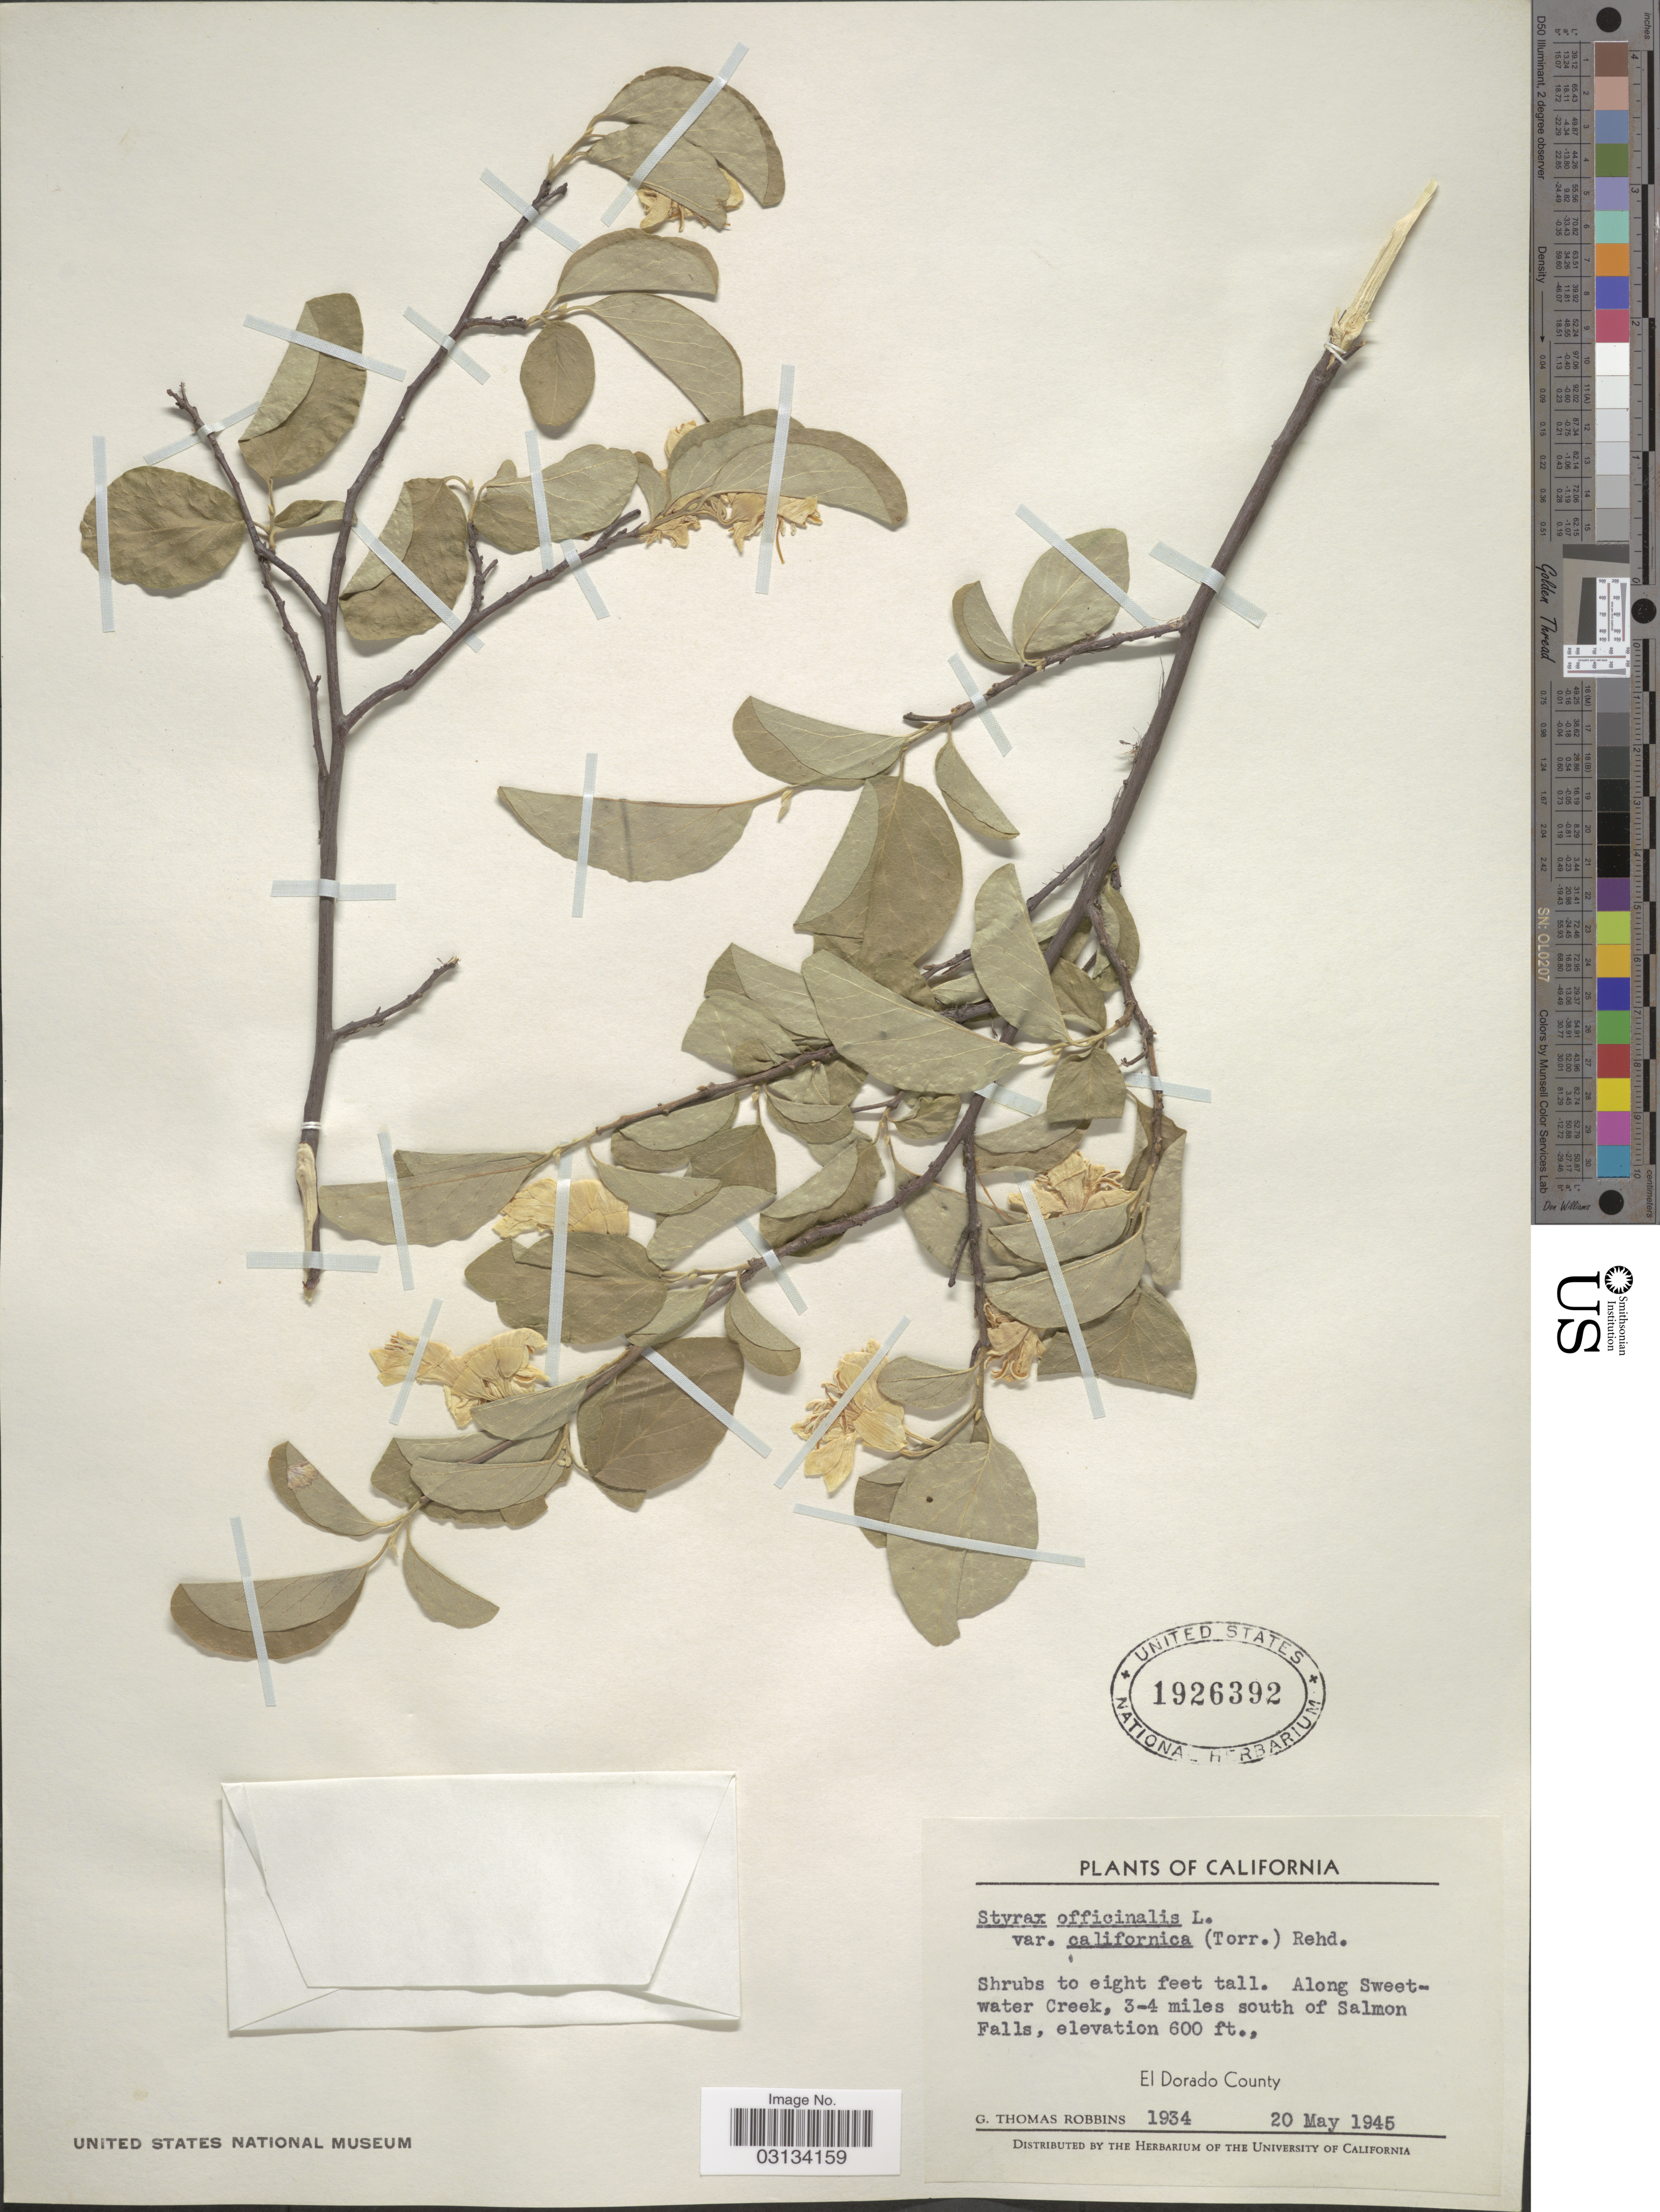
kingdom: Plantae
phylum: Tracheophyta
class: Magnoliopsida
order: Ericales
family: Styracaceae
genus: Styrax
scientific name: Styrax californicus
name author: Torr.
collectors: G. T. Robbins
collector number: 1934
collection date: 1945-05-20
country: United States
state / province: California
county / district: El Dorado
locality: Along Sweetwater Creek, 3-4 miles south of Salmon Falls. El Dorado County.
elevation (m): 183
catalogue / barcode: US 1926392